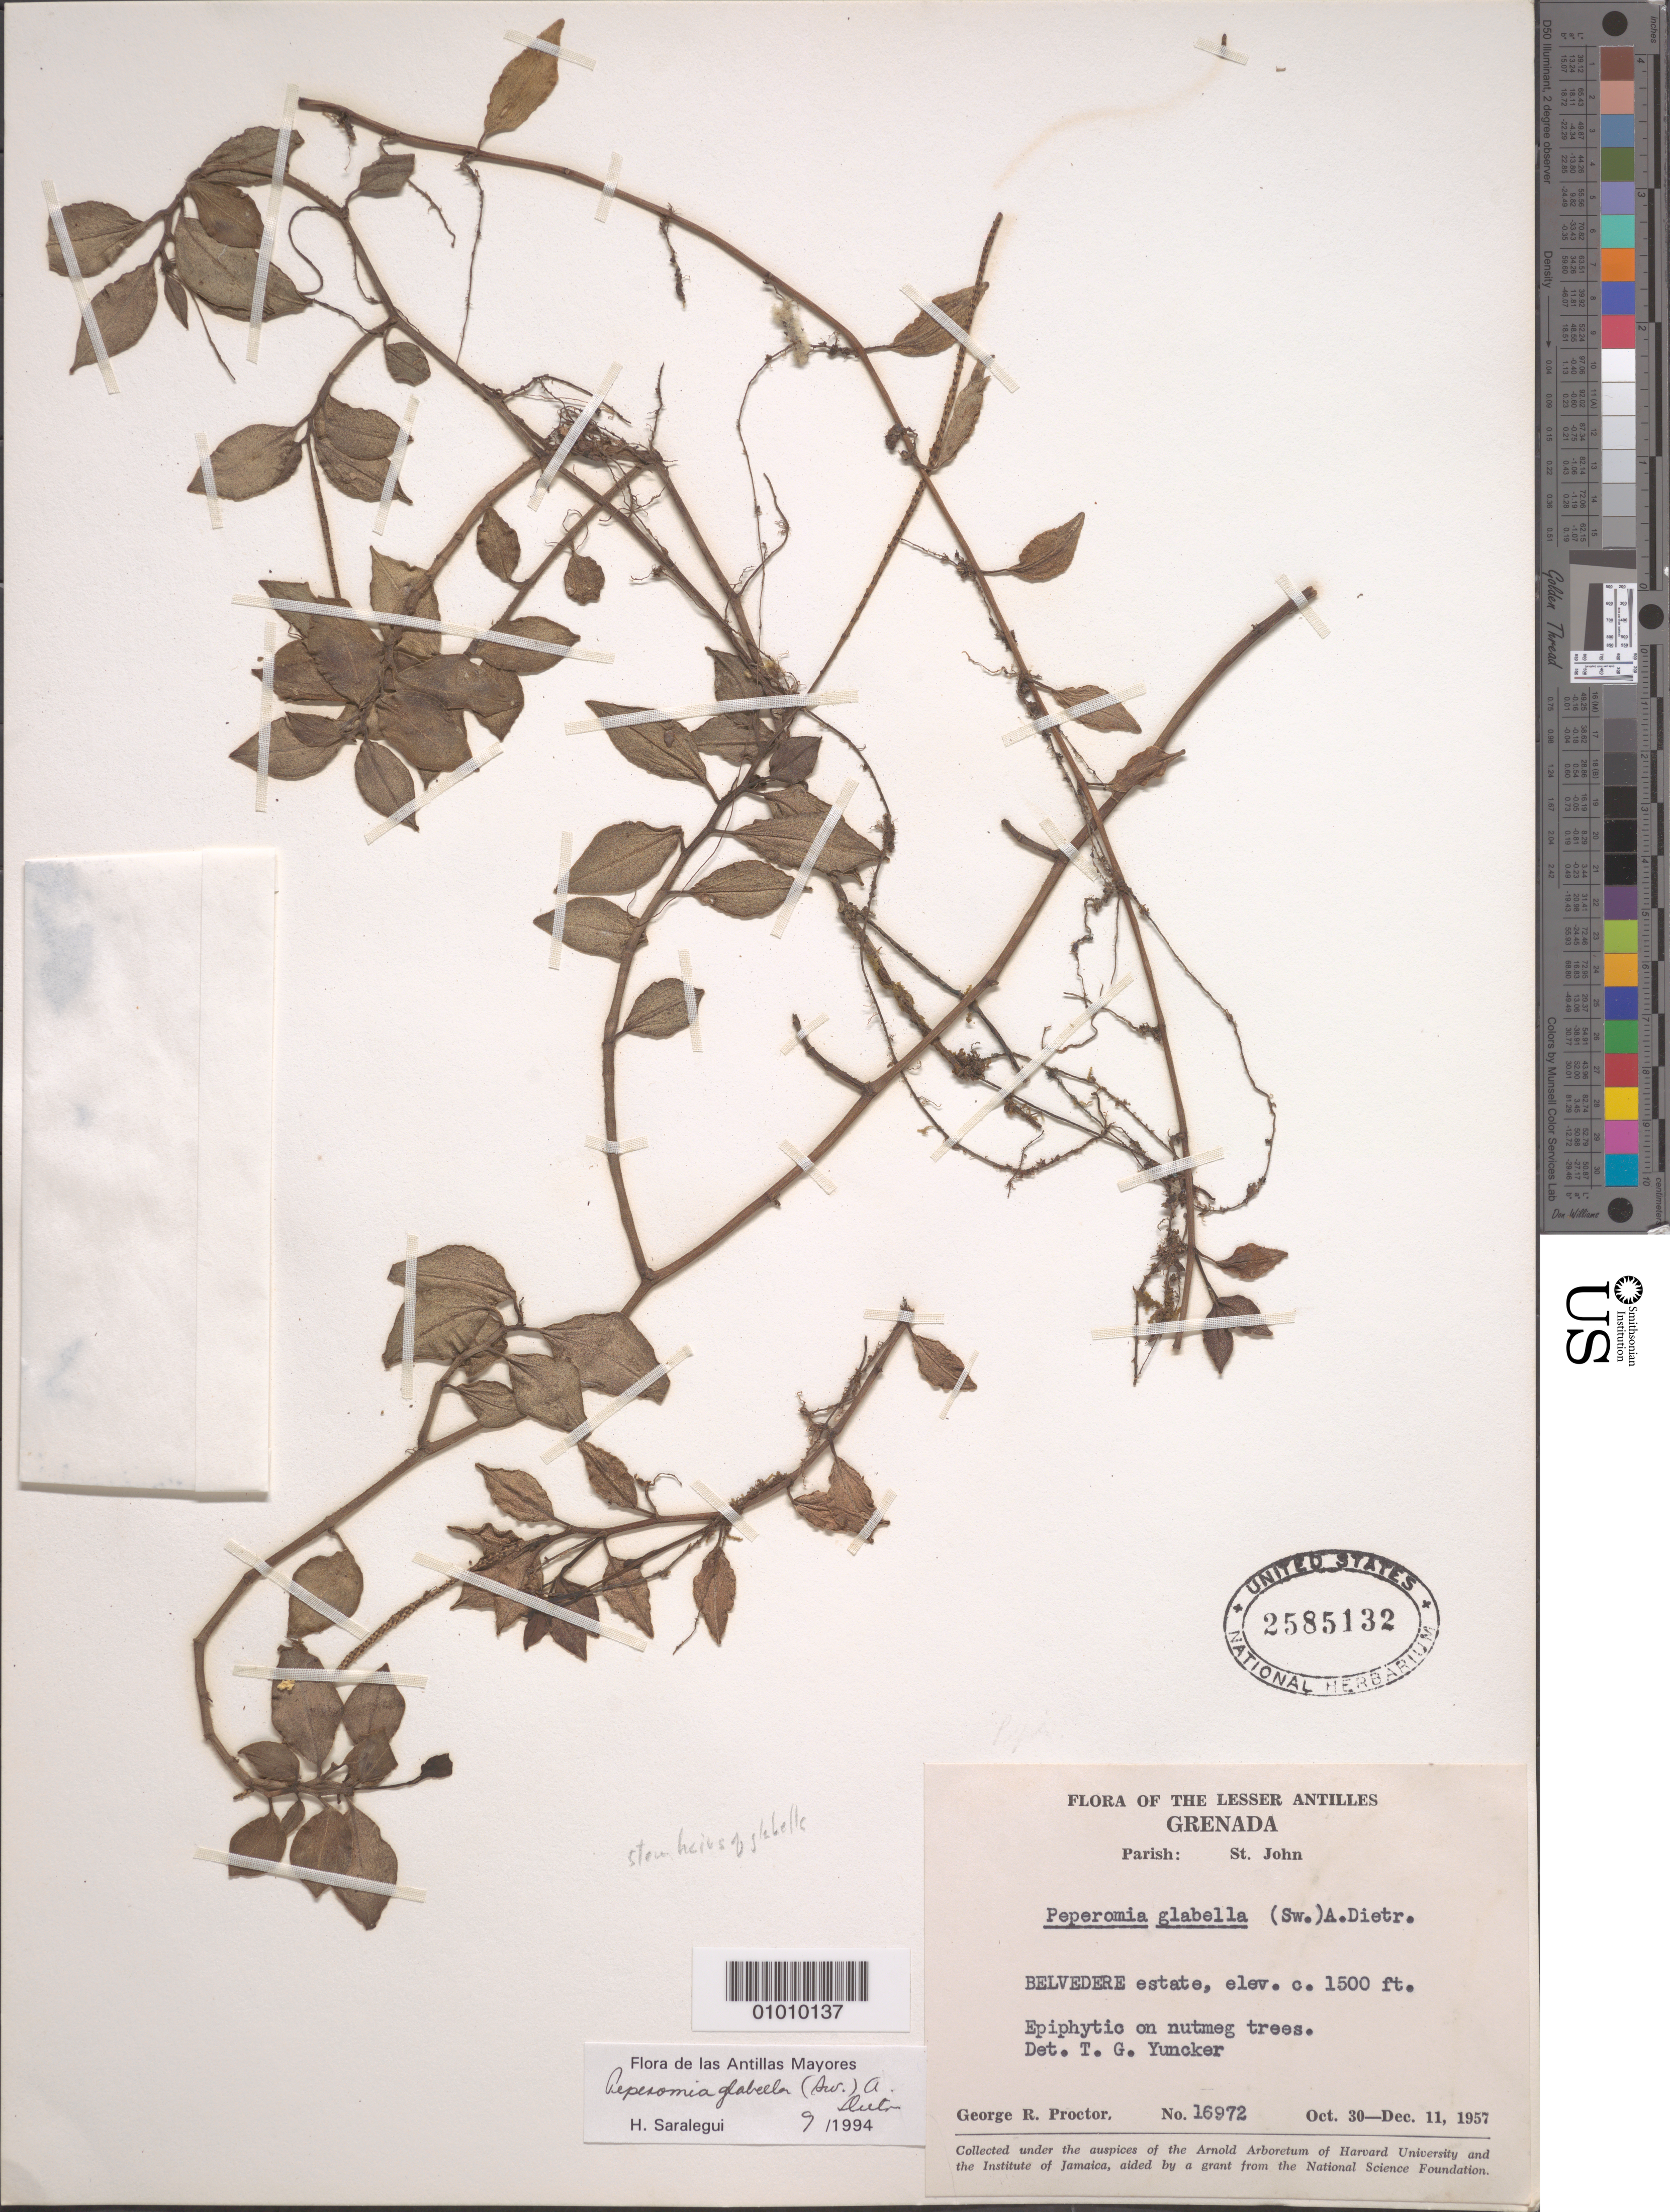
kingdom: Plantae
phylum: Tracheophyta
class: Magnoliopsida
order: Piperales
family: Piperaceae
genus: Peperomia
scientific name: Peperomia glabella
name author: (Sw.) A. Dietr.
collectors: G. R. Proctor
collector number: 16972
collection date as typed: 20 Oct 1957 to 11 Dec 1957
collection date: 1957-10-20/1957-12-11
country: Grenada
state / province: Saint John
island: Grenada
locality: Belvedere estate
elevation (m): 457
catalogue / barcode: US 2585132